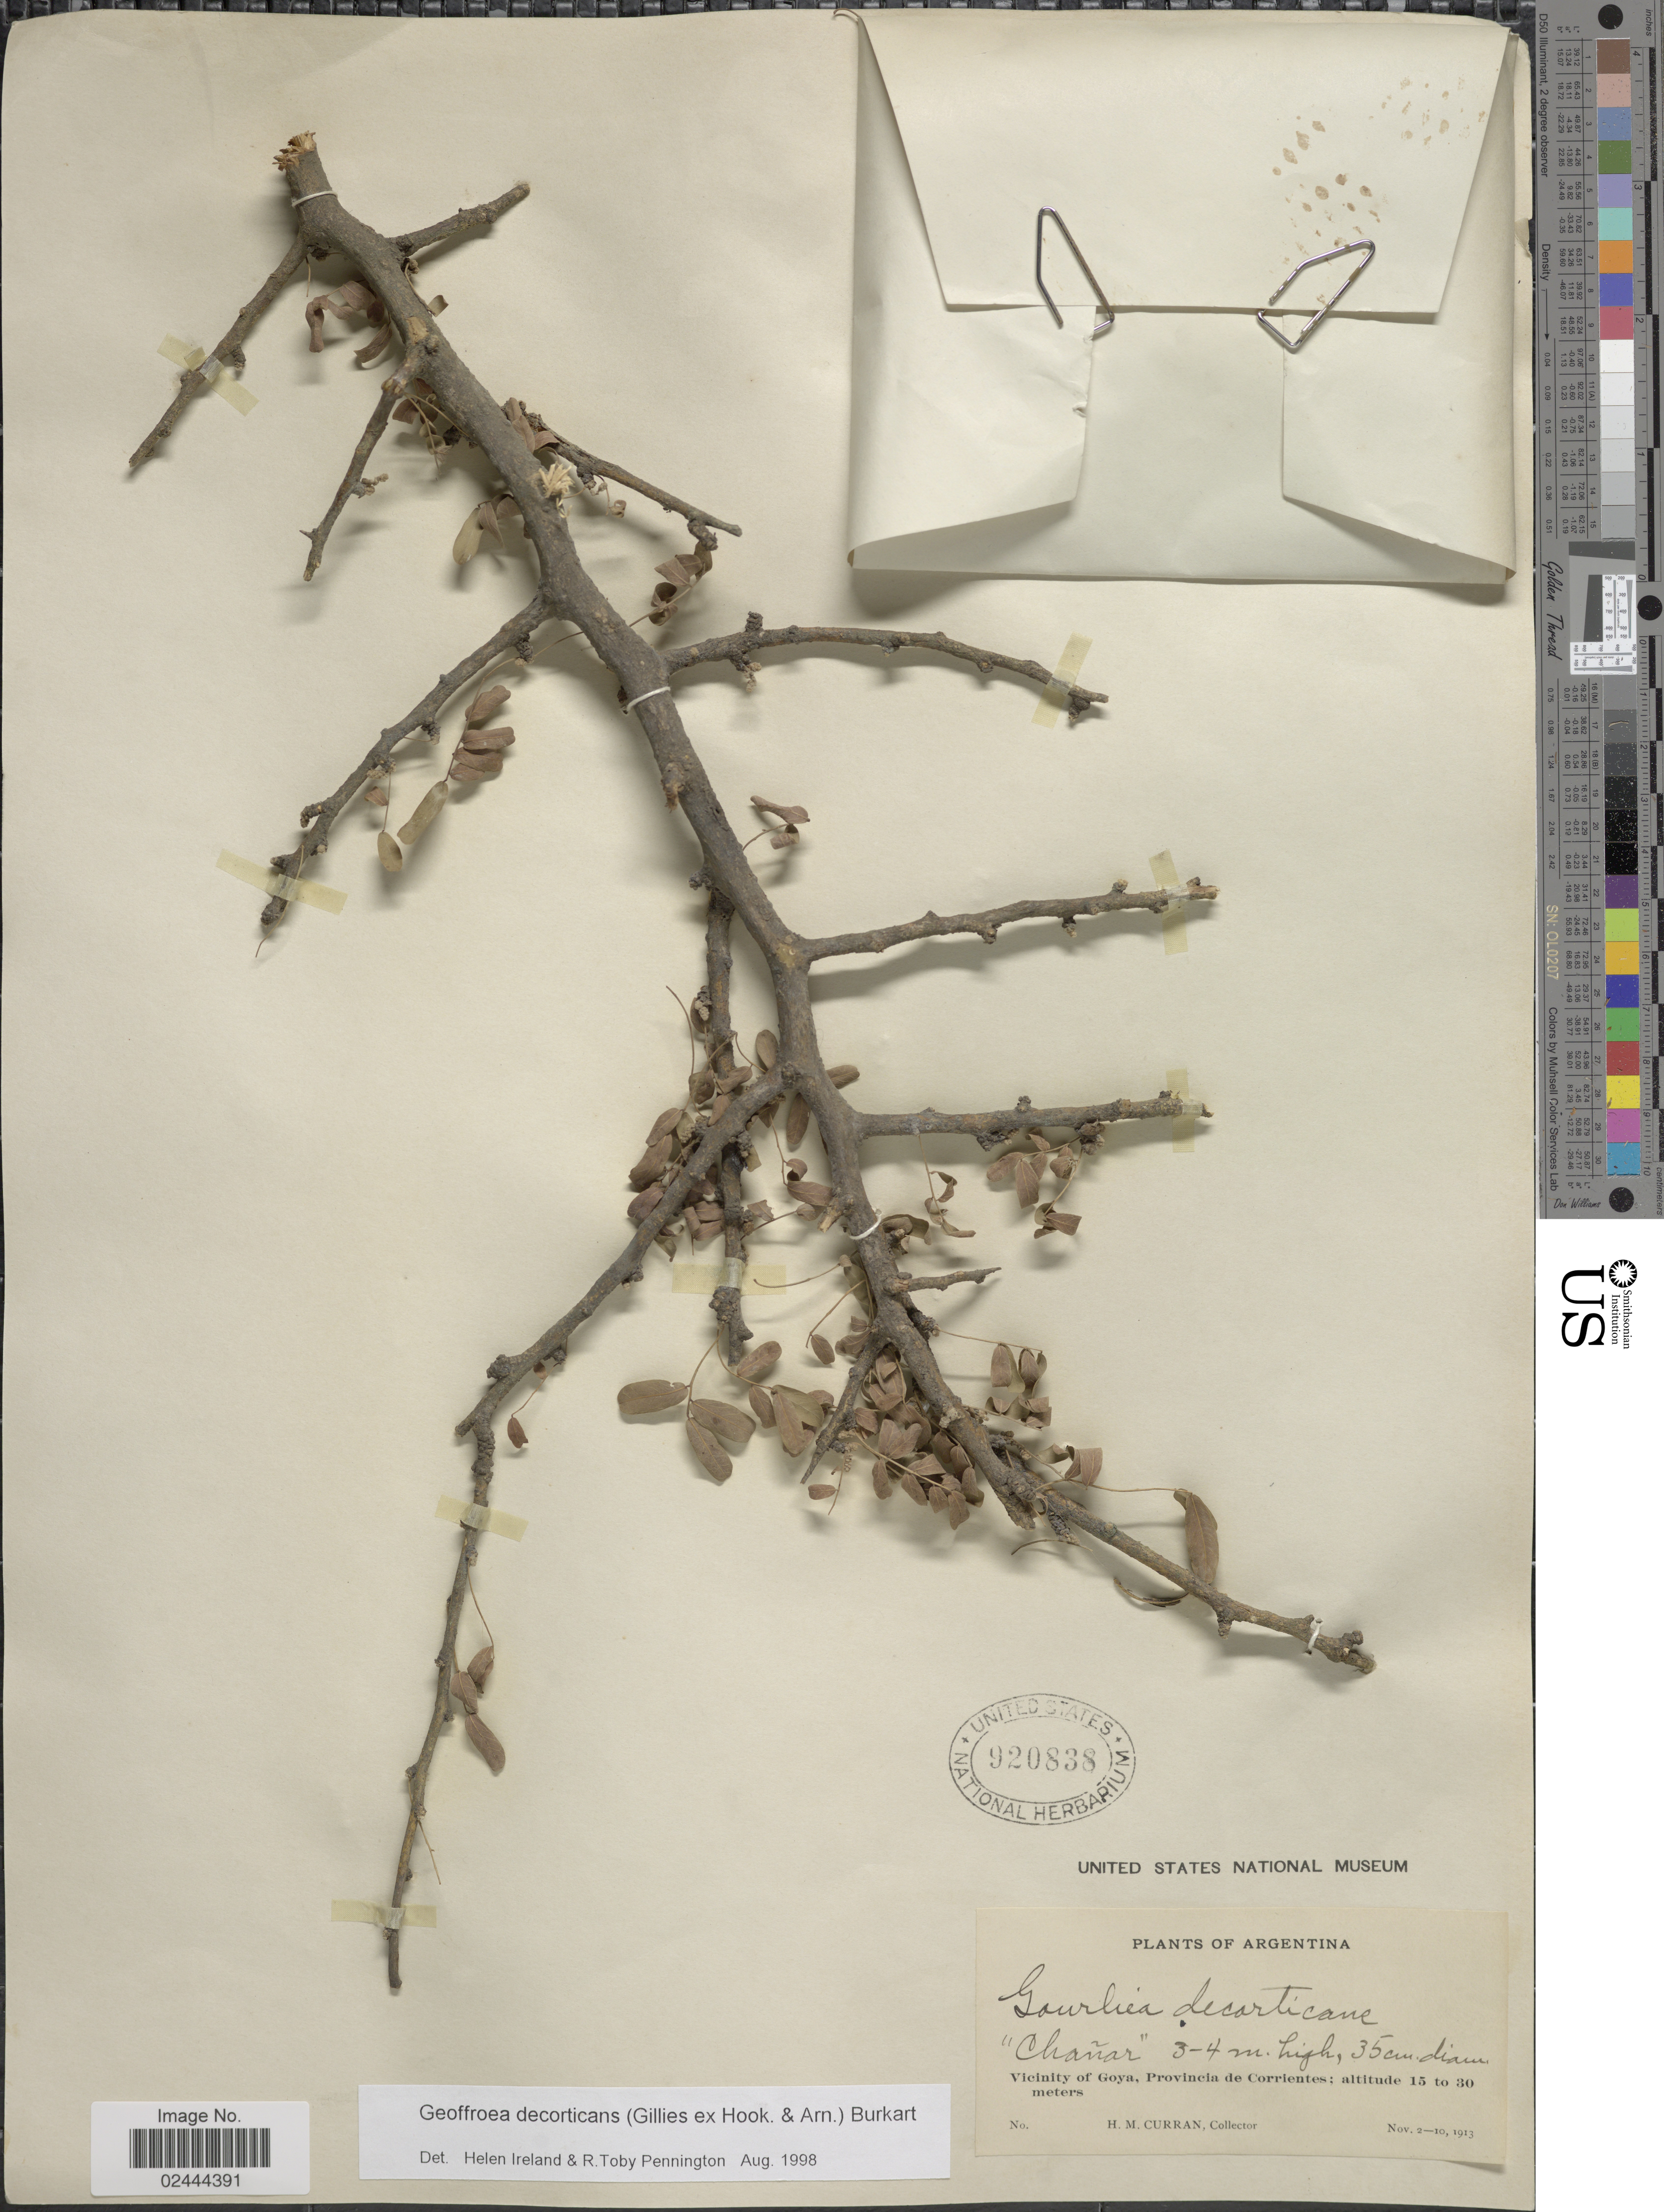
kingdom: Plantae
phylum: Tracheophyta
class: Magnoliopsida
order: Fabales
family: Fabaceae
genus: Geoffroea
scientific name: Geoffroea decorticans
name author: (Gillies ex Hook. & Arn.) Burkart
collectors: H. M. Curran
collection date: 1913-11-02/1913-11-10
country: Argentina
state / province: Corrientes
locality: Vicinity of Goya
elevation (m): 15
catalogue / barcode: US 920838